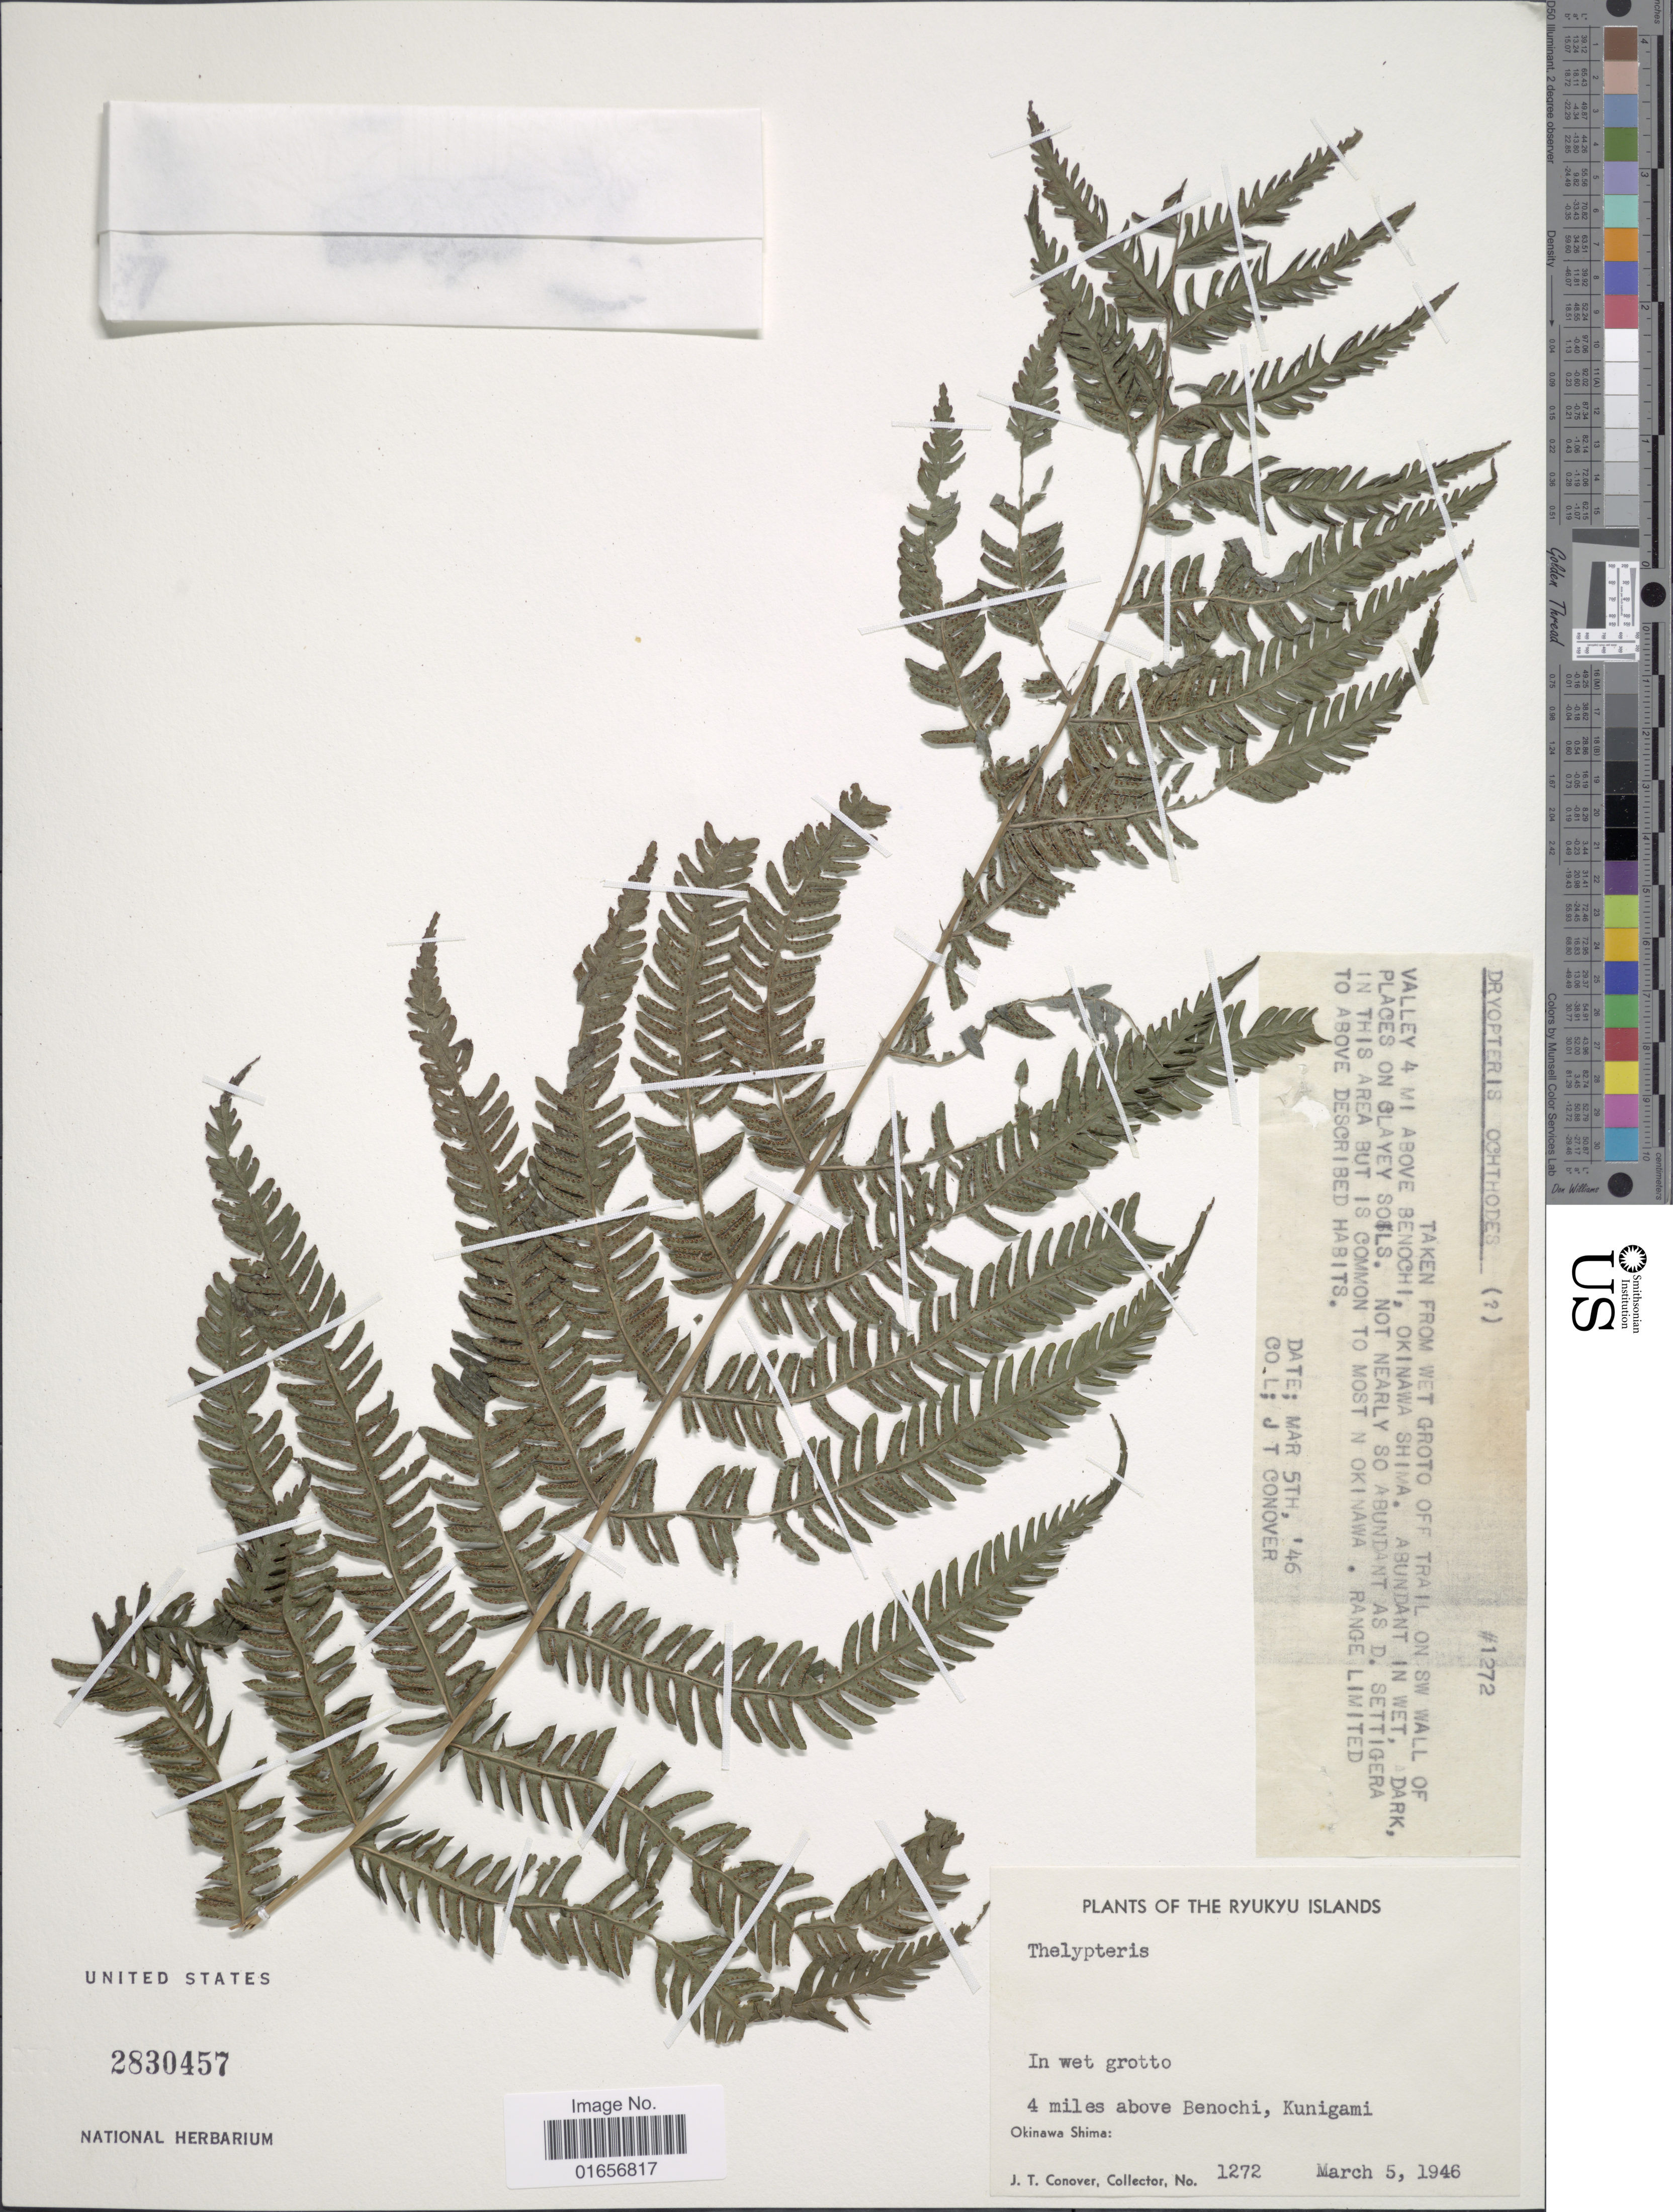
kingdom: Plantae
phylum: Tracheophyta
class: Polypodiopsida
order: Polypodiales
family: Thelypteridaceae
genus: Pseudocyclosorus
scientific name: Pseudocyclosorus ochthodes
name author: (Kunze) Holttum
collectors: J. T. Conover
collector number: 1272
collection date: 1946-03-05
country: Japan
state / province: Okinawa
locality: Ryukyu Islands, 4 miles above Benochi, Kunigami, Okinawi Shima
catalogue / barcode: US 2830457